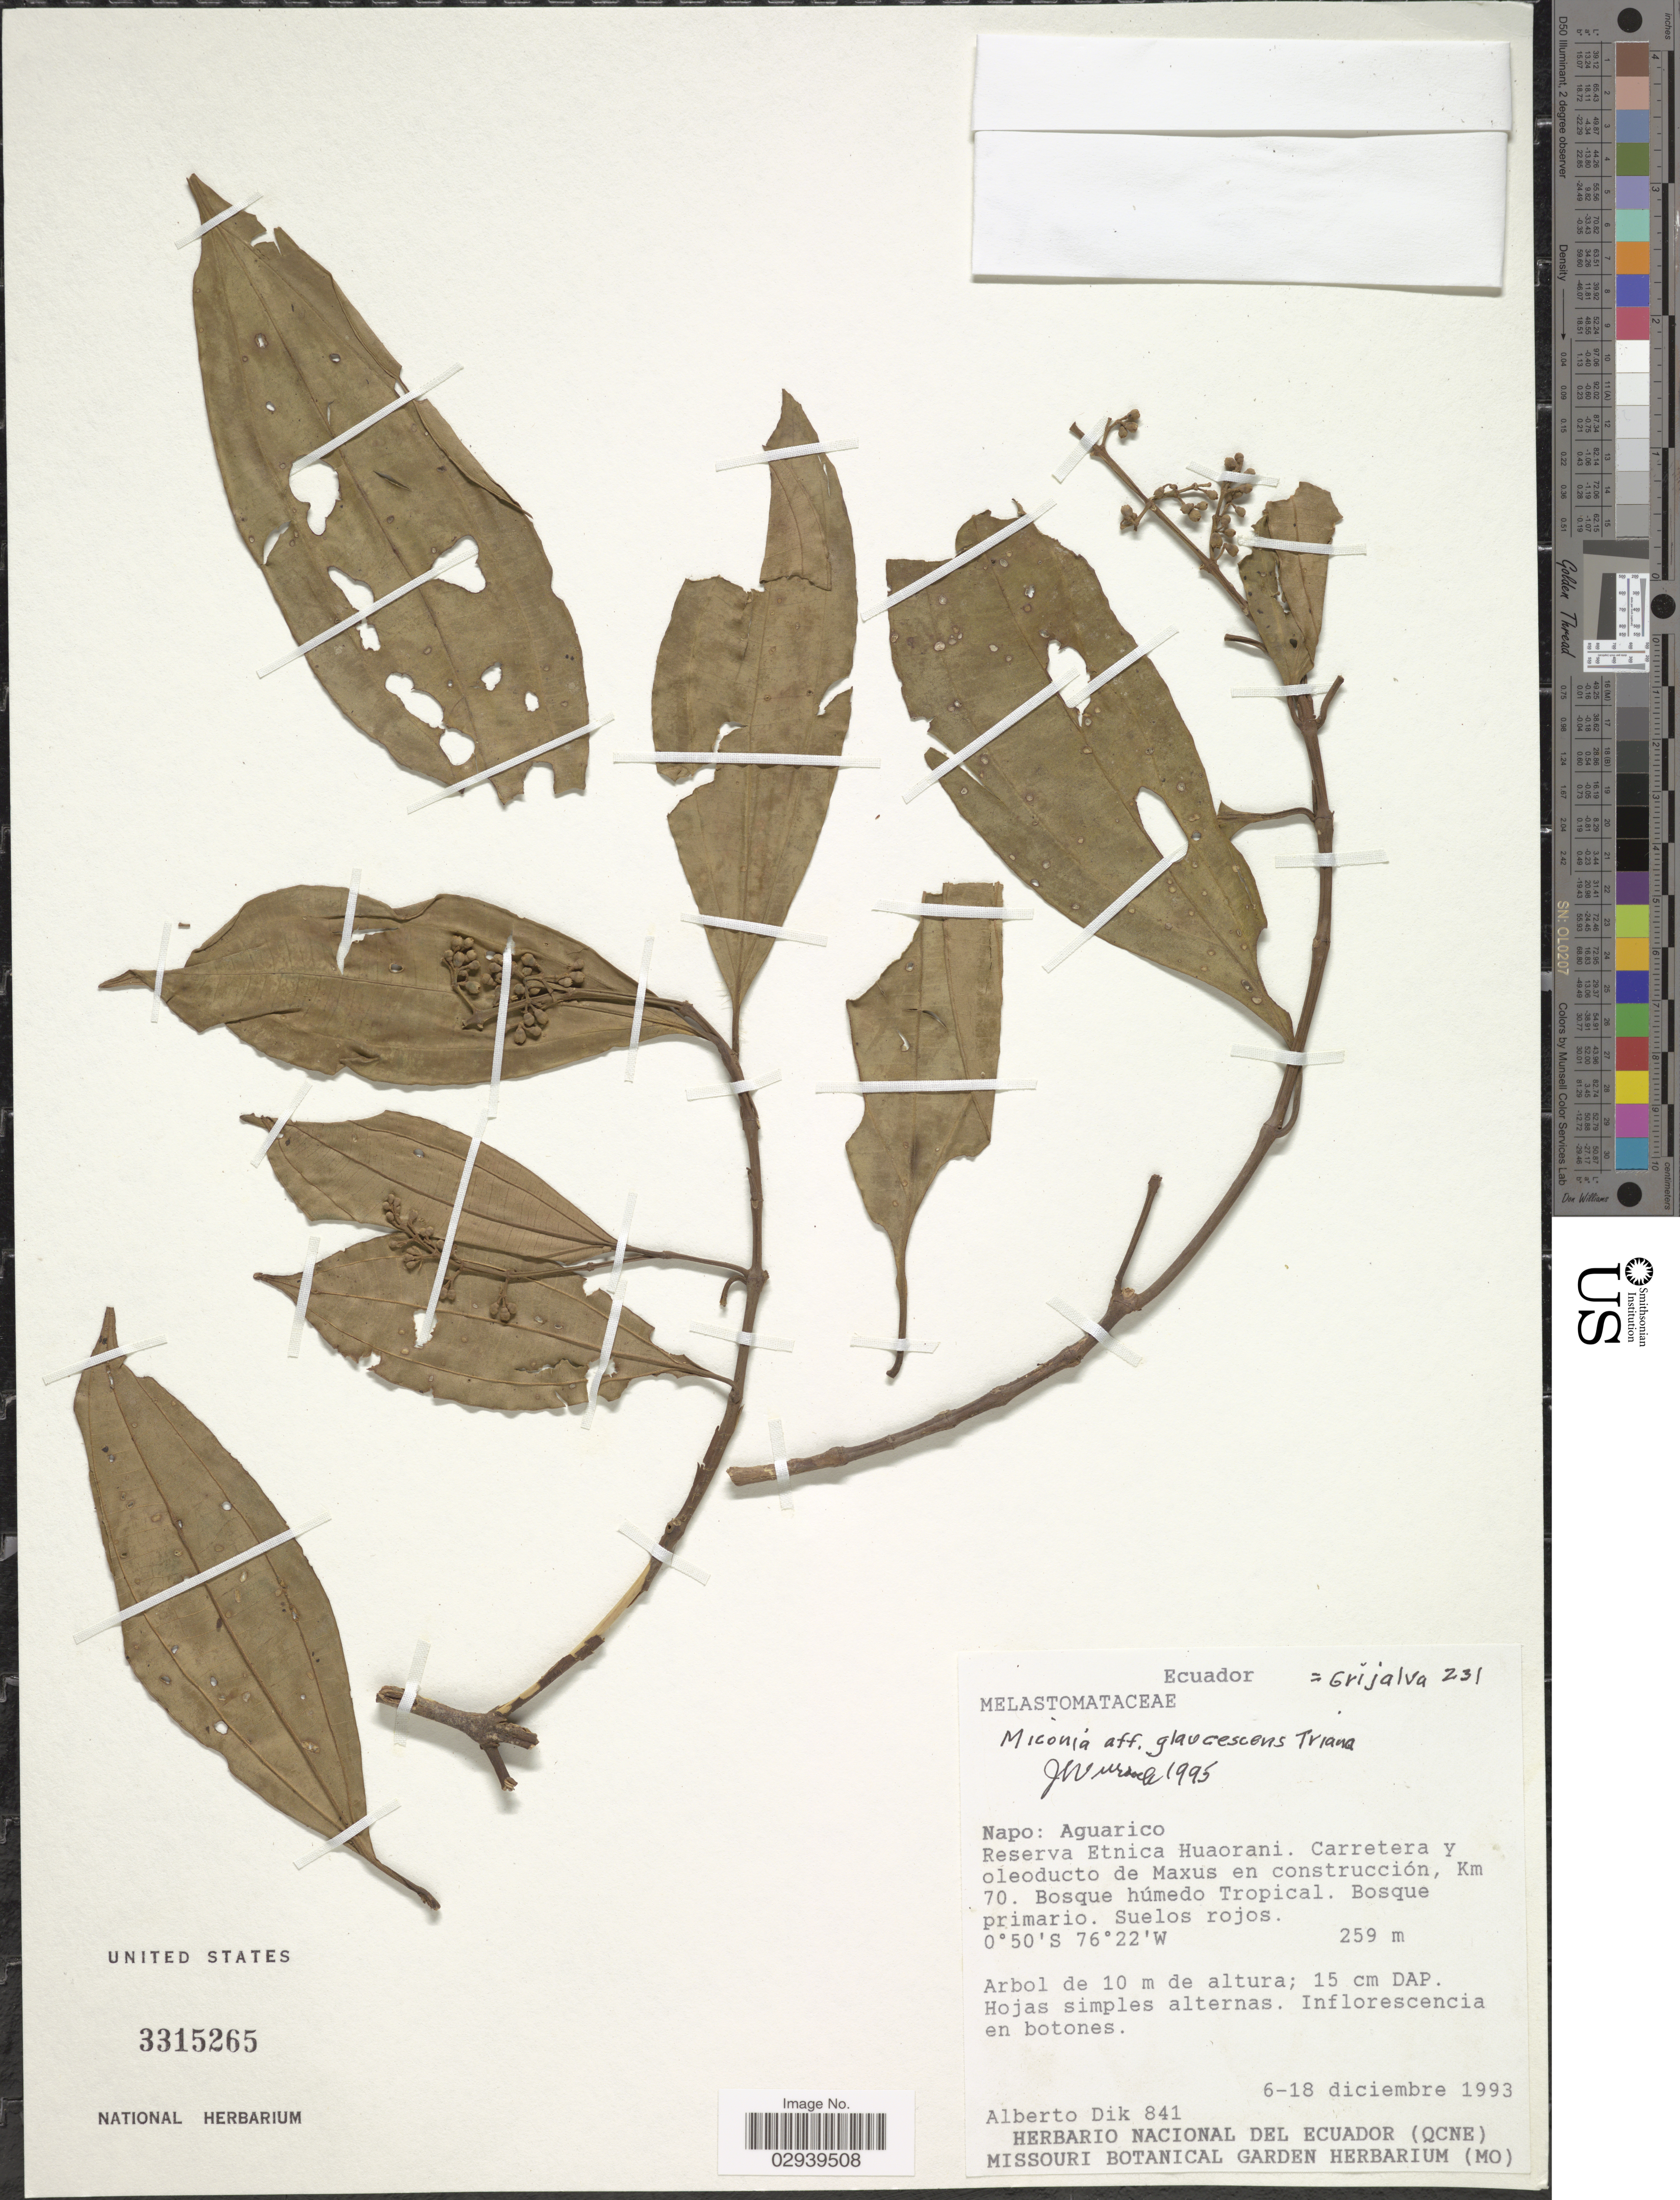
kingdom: Plantae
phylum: Tracheophyta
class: Magnoliopsida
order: Myrtales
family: Melastomataceae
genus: Miconia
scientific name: Miconia glaucescens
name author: Triana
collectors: A. Dik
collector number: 841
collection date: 1993-12-06/1993-12-18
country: Ecuador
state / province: Napo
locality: Aguarico, Reserva Etnica Huaorani. Carretera y oleoducto de Maxus en construcción, Km 70.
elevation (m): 259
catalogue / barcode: US 3315265